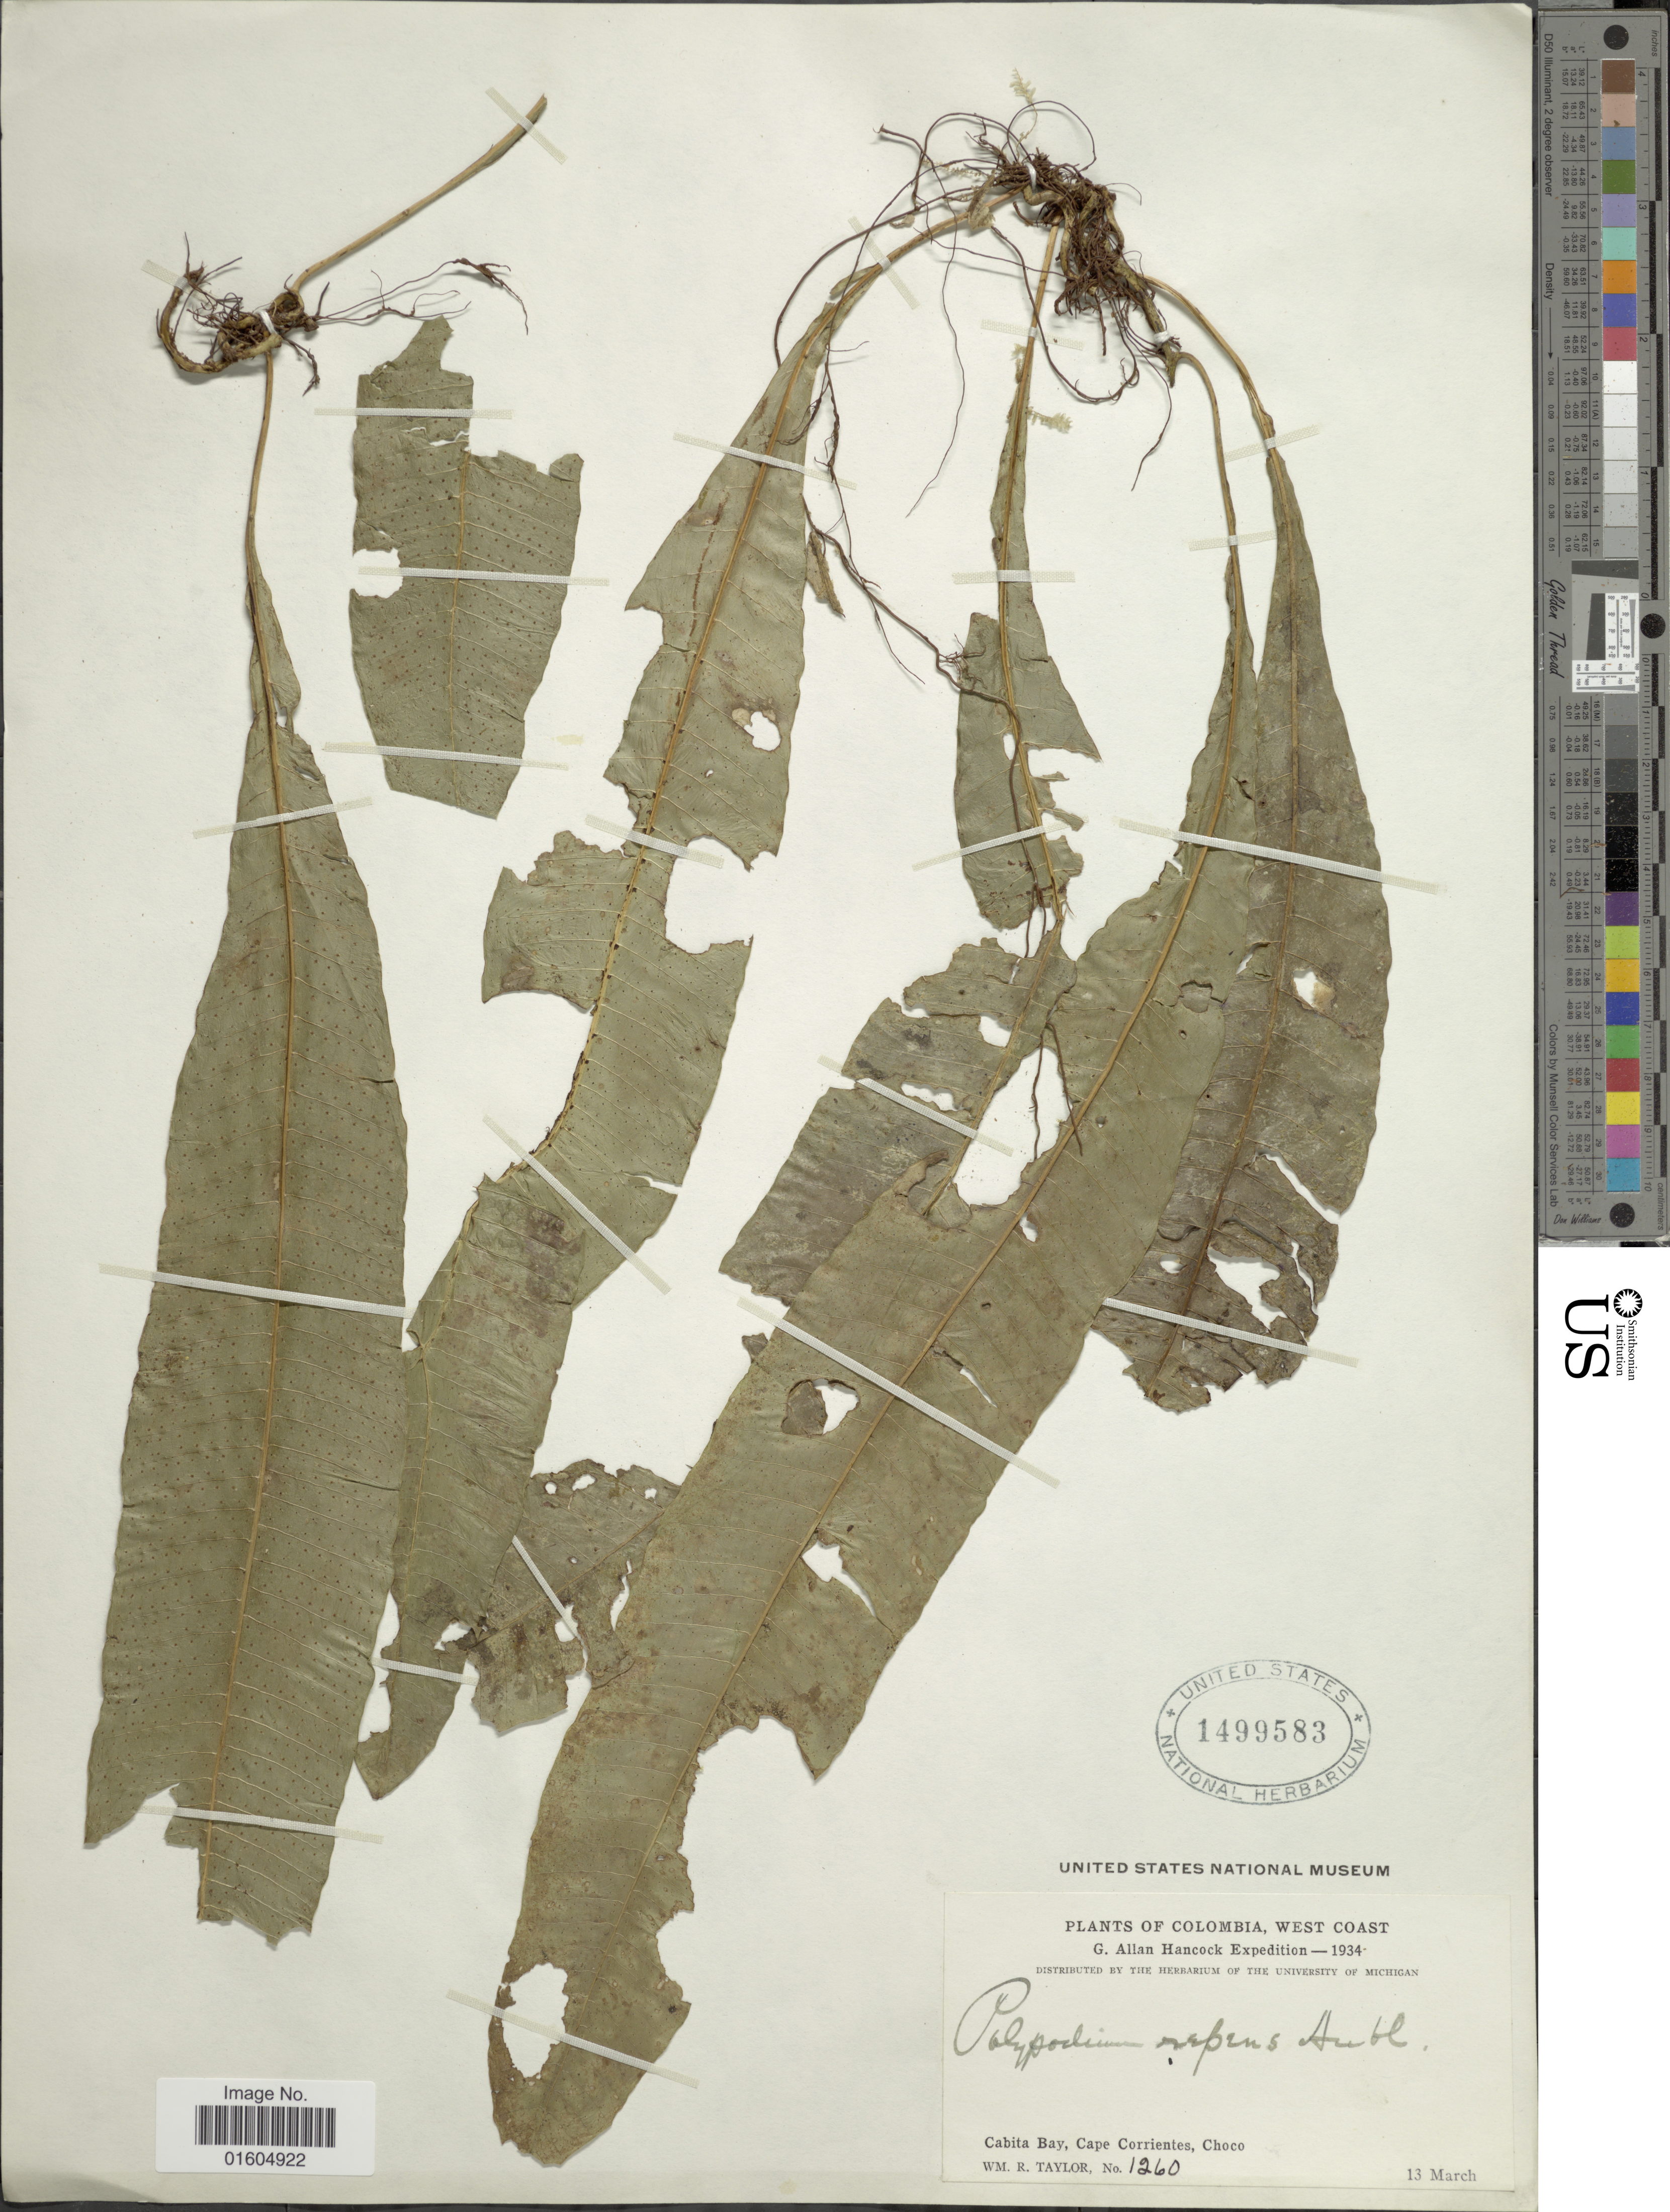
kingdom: Plantae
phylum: Tracheophyta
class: Polypodiopsida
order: Polypodiales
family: Polypodiaceae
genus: Campyloneurum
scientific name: Campyloneurum repens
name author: (Aubl.) C. Presl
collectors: W. R. Taylor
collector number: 1260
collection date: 1934-03-13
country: Colombia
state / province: Chocó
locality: Colombia, West Coast. Cabita Bay, Cape Corrientes, Choco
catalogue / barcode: US 1499583